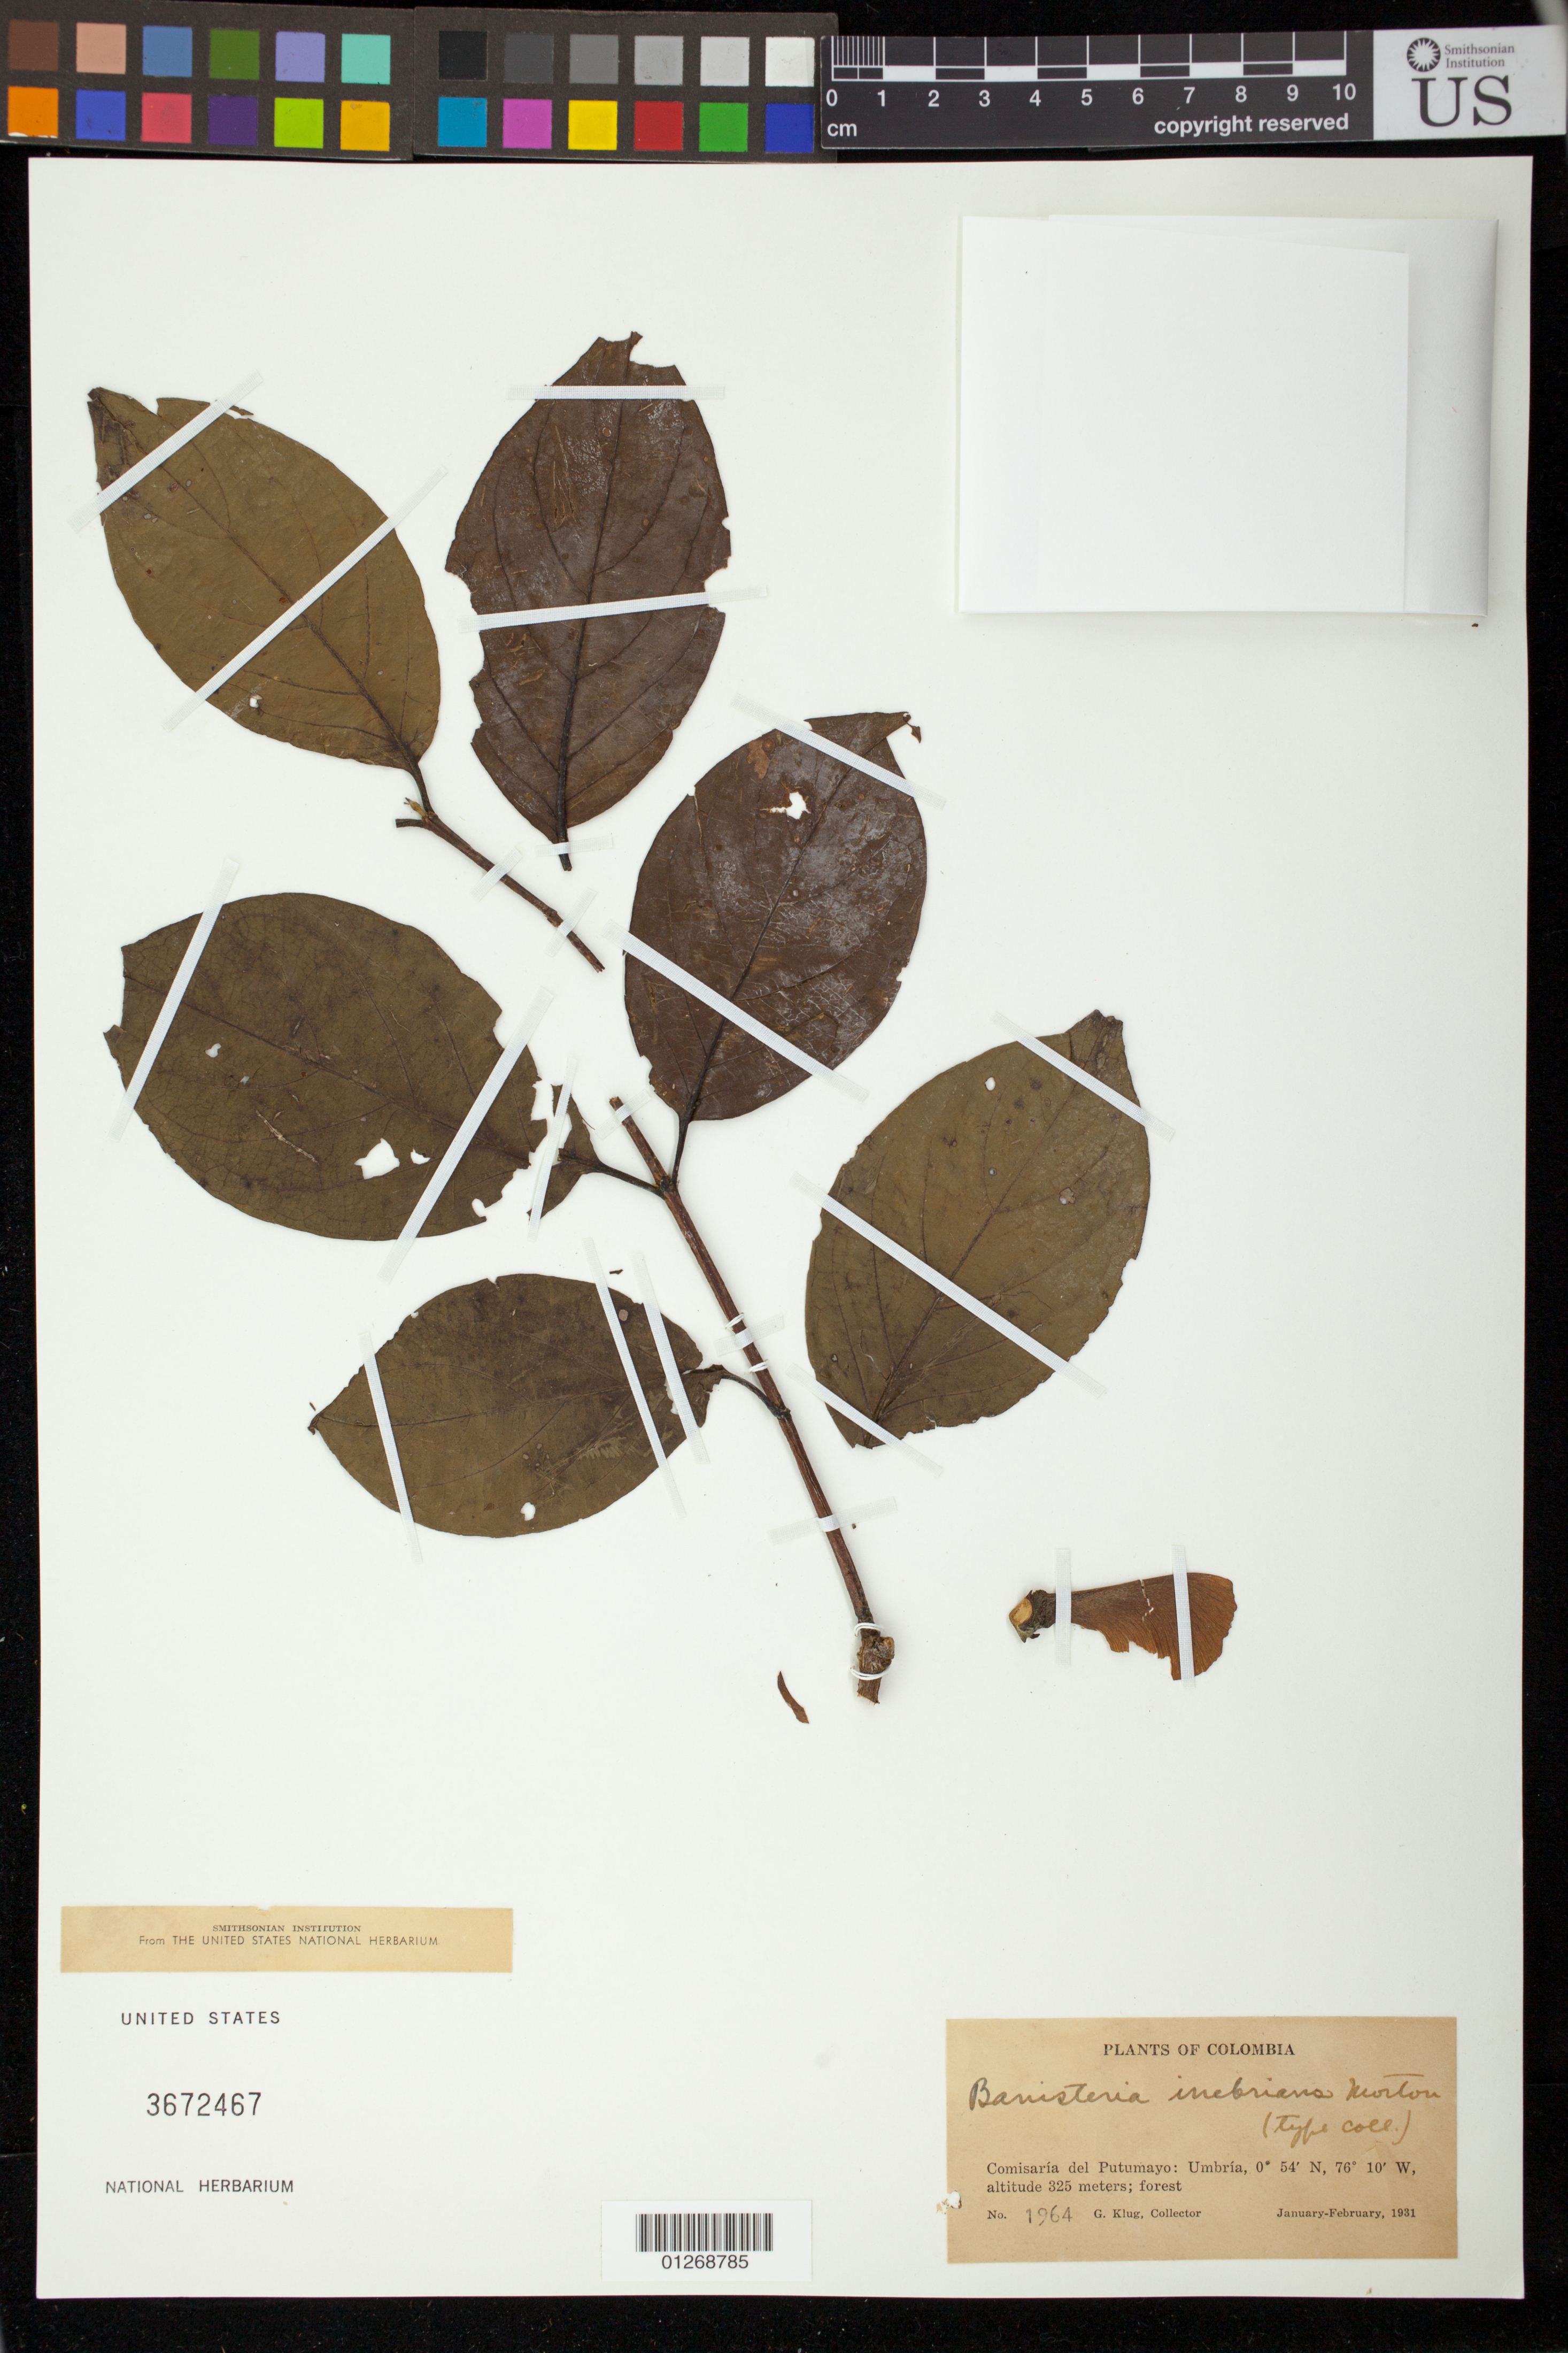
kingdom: Plantae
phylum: Tracheophyta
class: Magnoliopsida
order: Malpighiales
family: Malpighiaceae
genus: Banisteriopsis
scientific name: Banisteriopsis inebrians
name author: C.V. Morton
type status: Isotype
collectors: G. Klug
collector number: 1964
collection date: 1931-01/1931-02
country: Colombia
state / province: Putumayo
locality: Comisaría del Putumayo: Umbria.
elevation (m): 325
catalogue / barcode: US 3672467